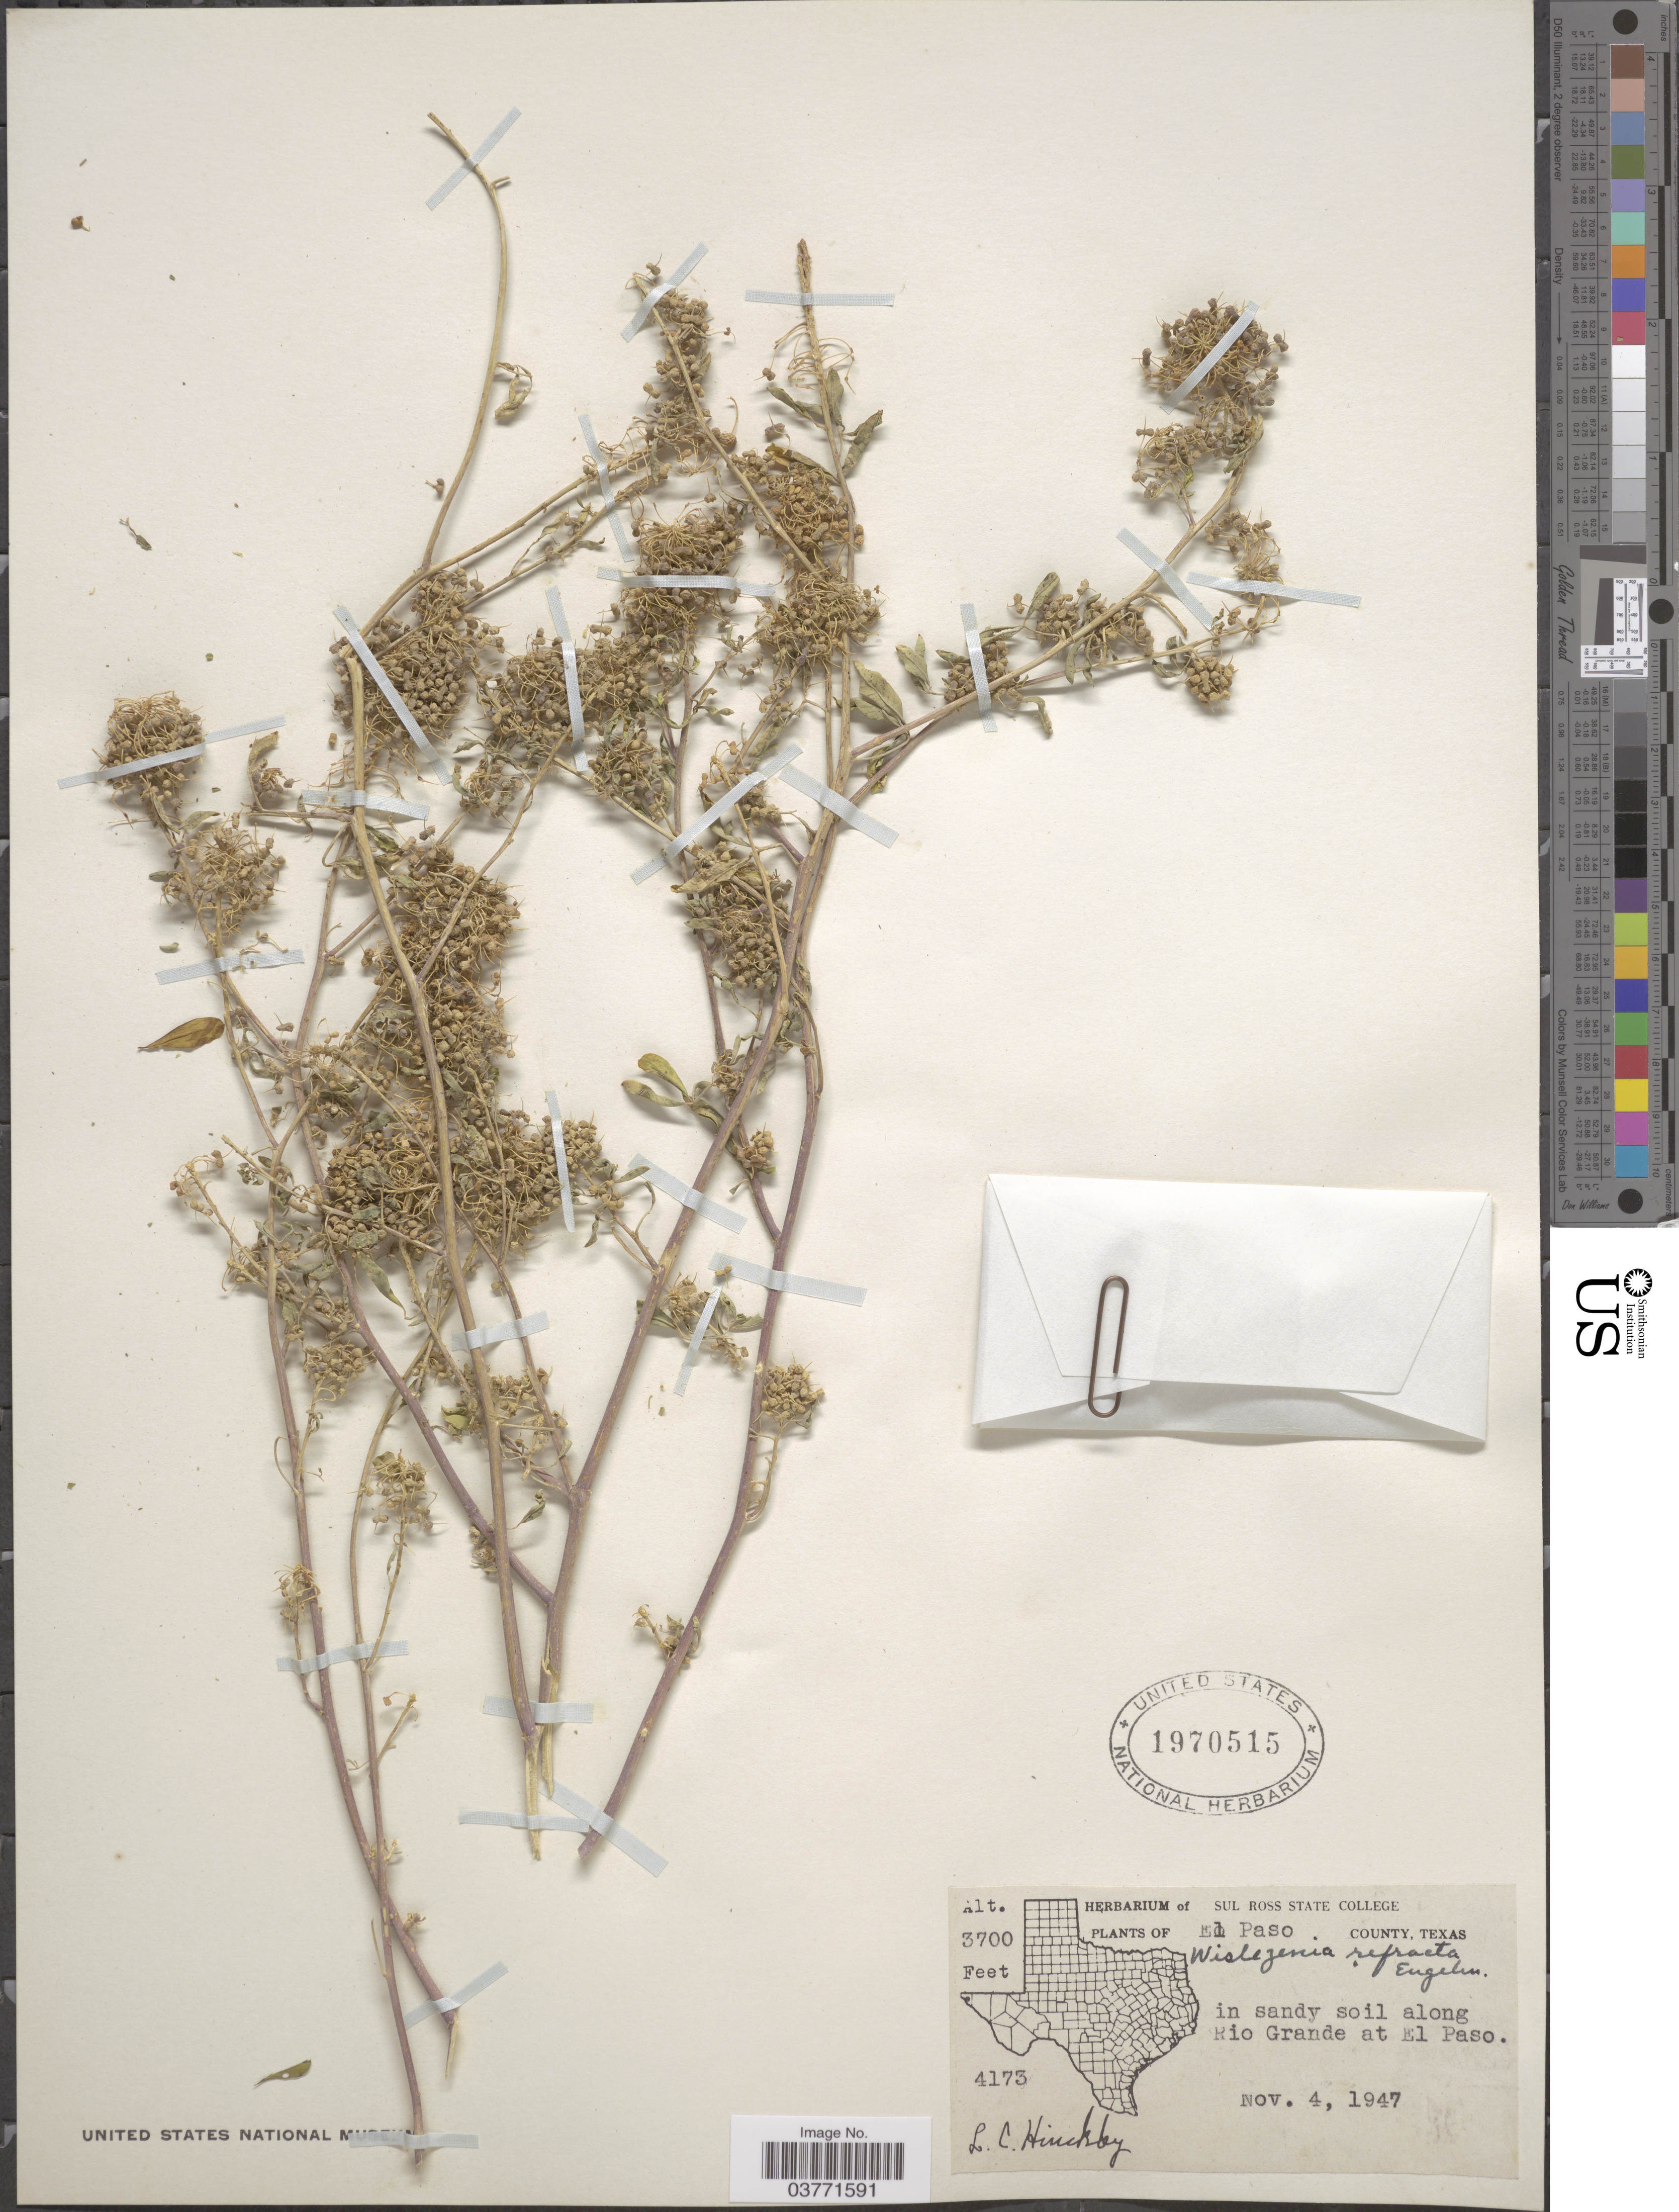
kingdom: Plantae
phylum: Tracheophyta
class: Magnoliopsida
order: Brassicales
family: Cleomaceae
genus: Cleomella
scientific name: Cleomella refracta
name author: (Engelm.) J.C. Hall & Roalson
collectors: L. Hinckley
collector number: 4173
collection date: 1947-11-04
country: United States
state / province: Texas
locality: El Paso County. In sandy soil along Rio Grande at El Paso.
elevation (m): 1128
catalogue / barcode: US 1970515